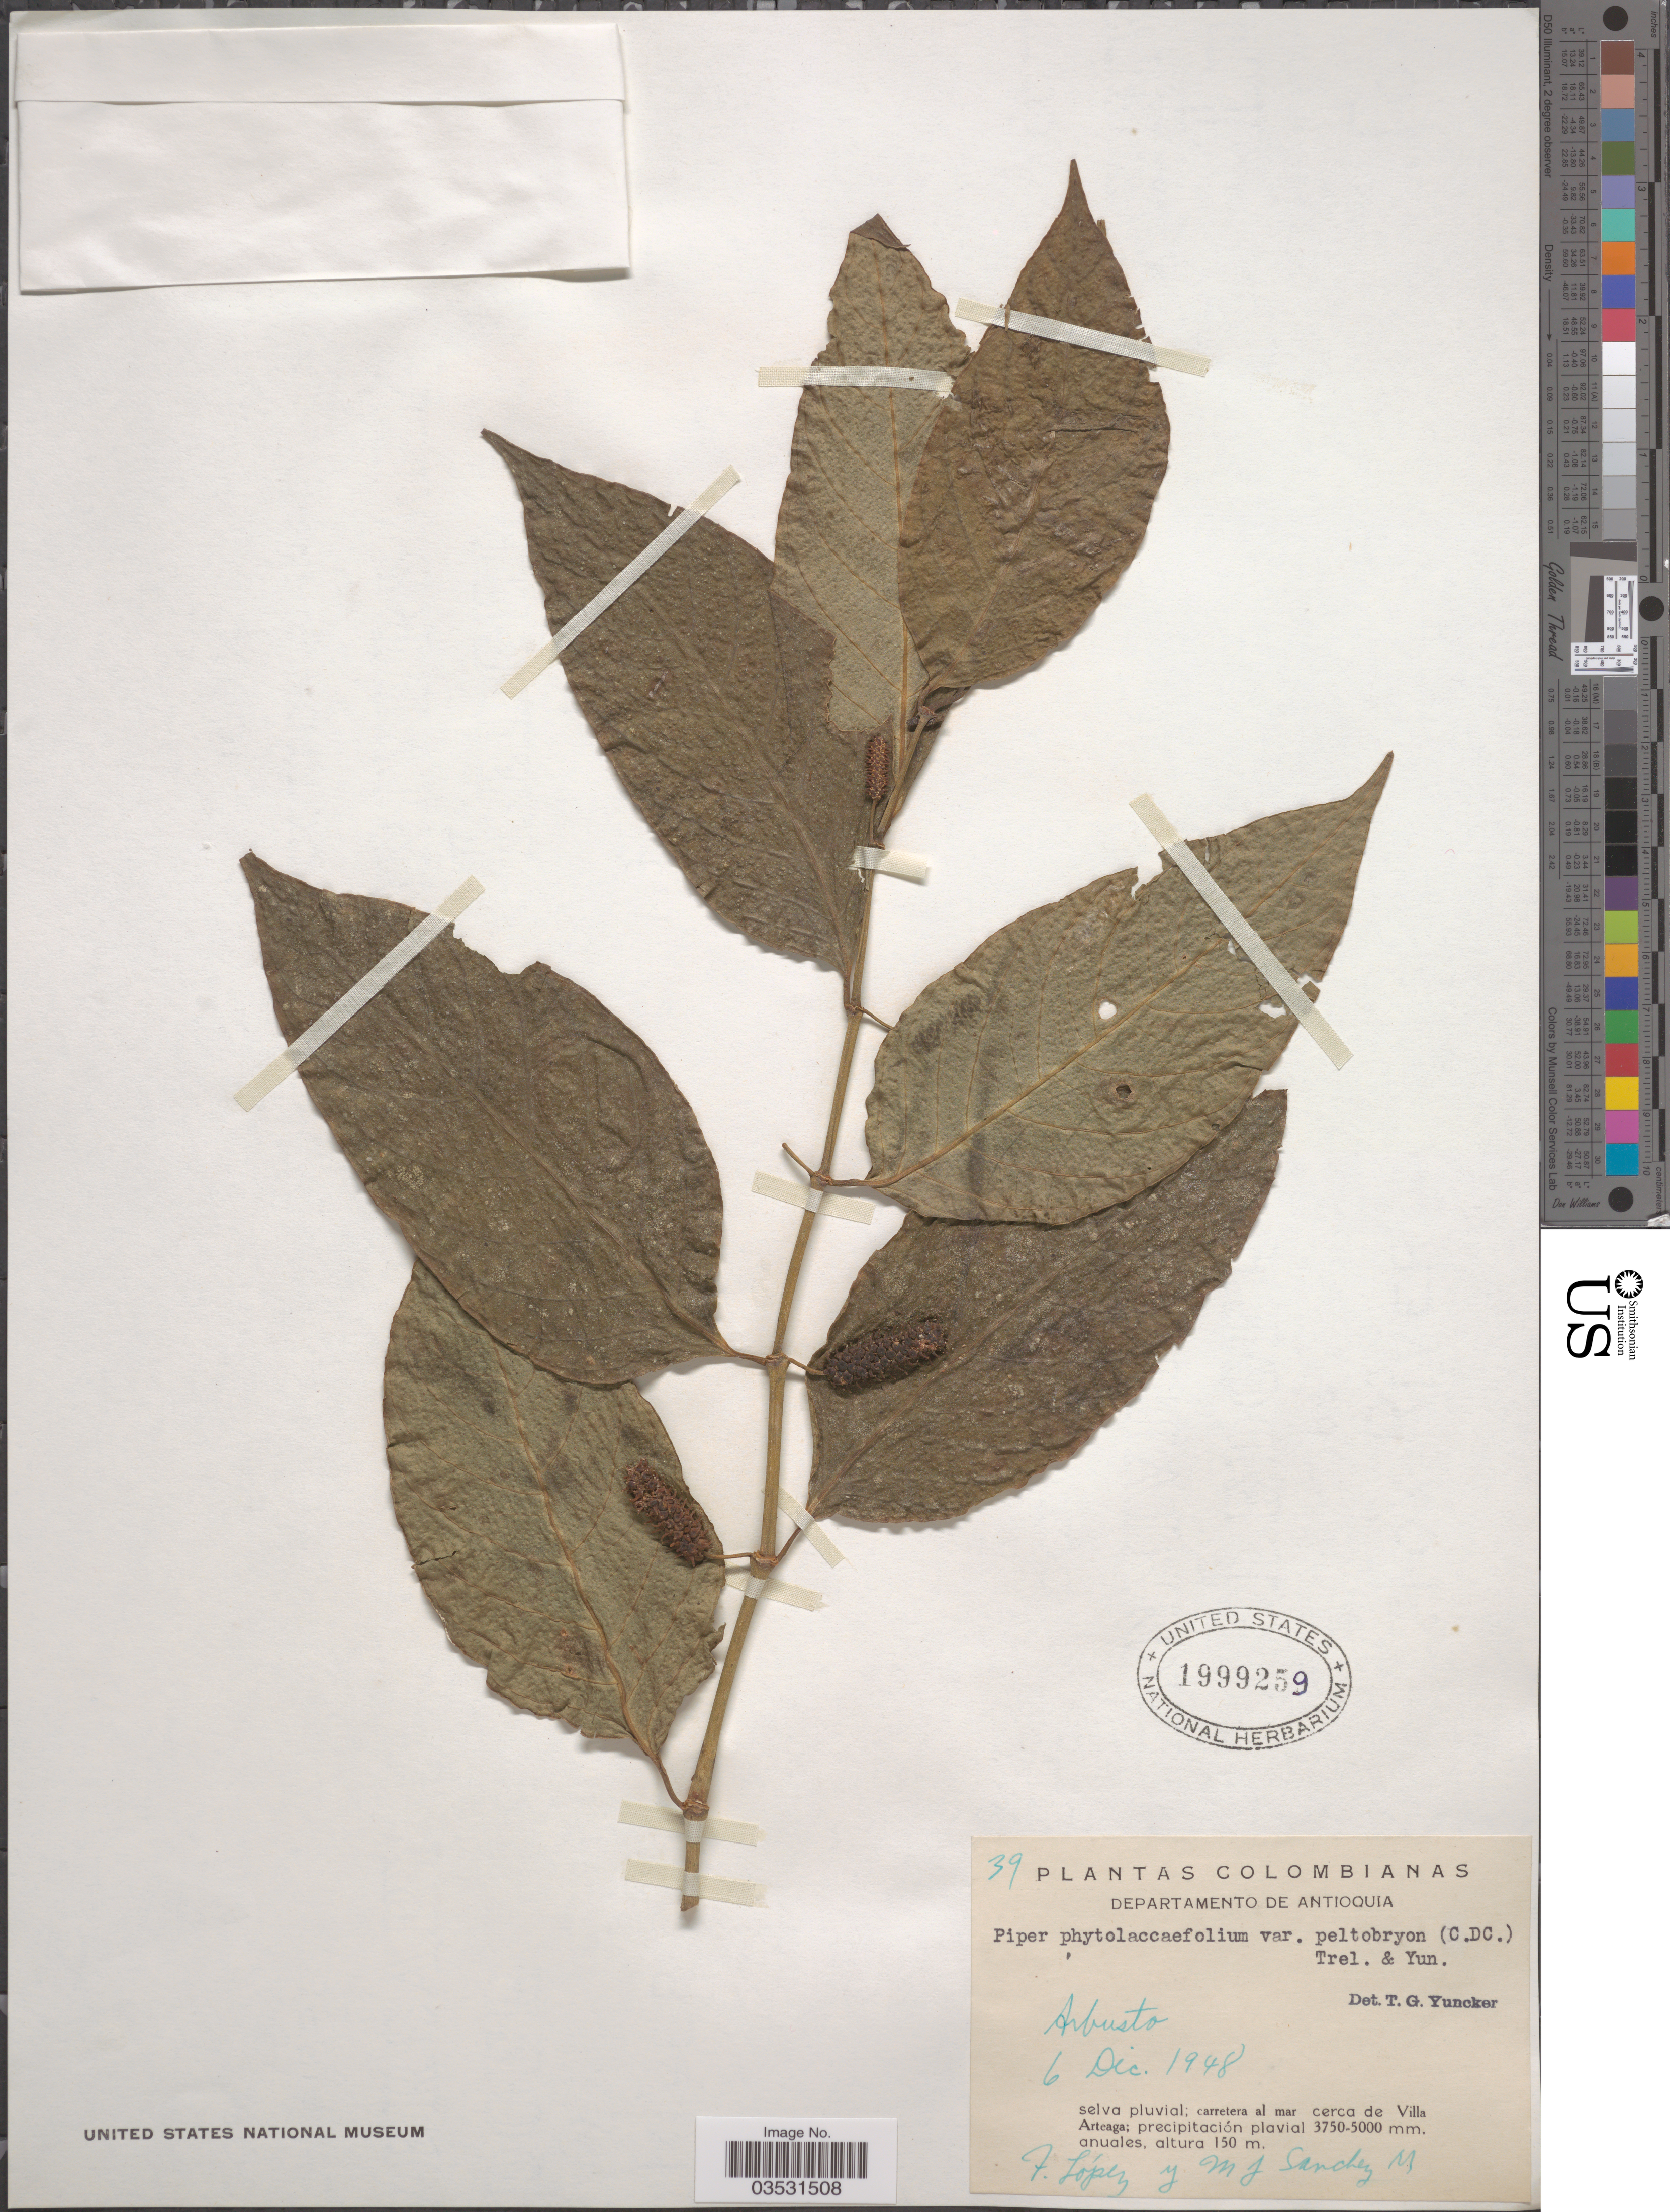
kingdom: Plantae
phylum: Tracheophyta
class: Magnoliopsida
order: Piperales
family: Piperaceae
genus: Piper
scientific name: Piper phytolaccifolium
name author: Opiz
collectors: F. Lopéz & M. Sanchez M.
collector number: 39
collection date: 1948-12-06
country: Colombia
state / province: Antioquia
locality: Departamento de Antioquia. Selva pluvial; carretera al mar Cerca de Villa Arteaga; precipitación plavial.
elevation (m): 50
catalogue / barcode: US 1999259